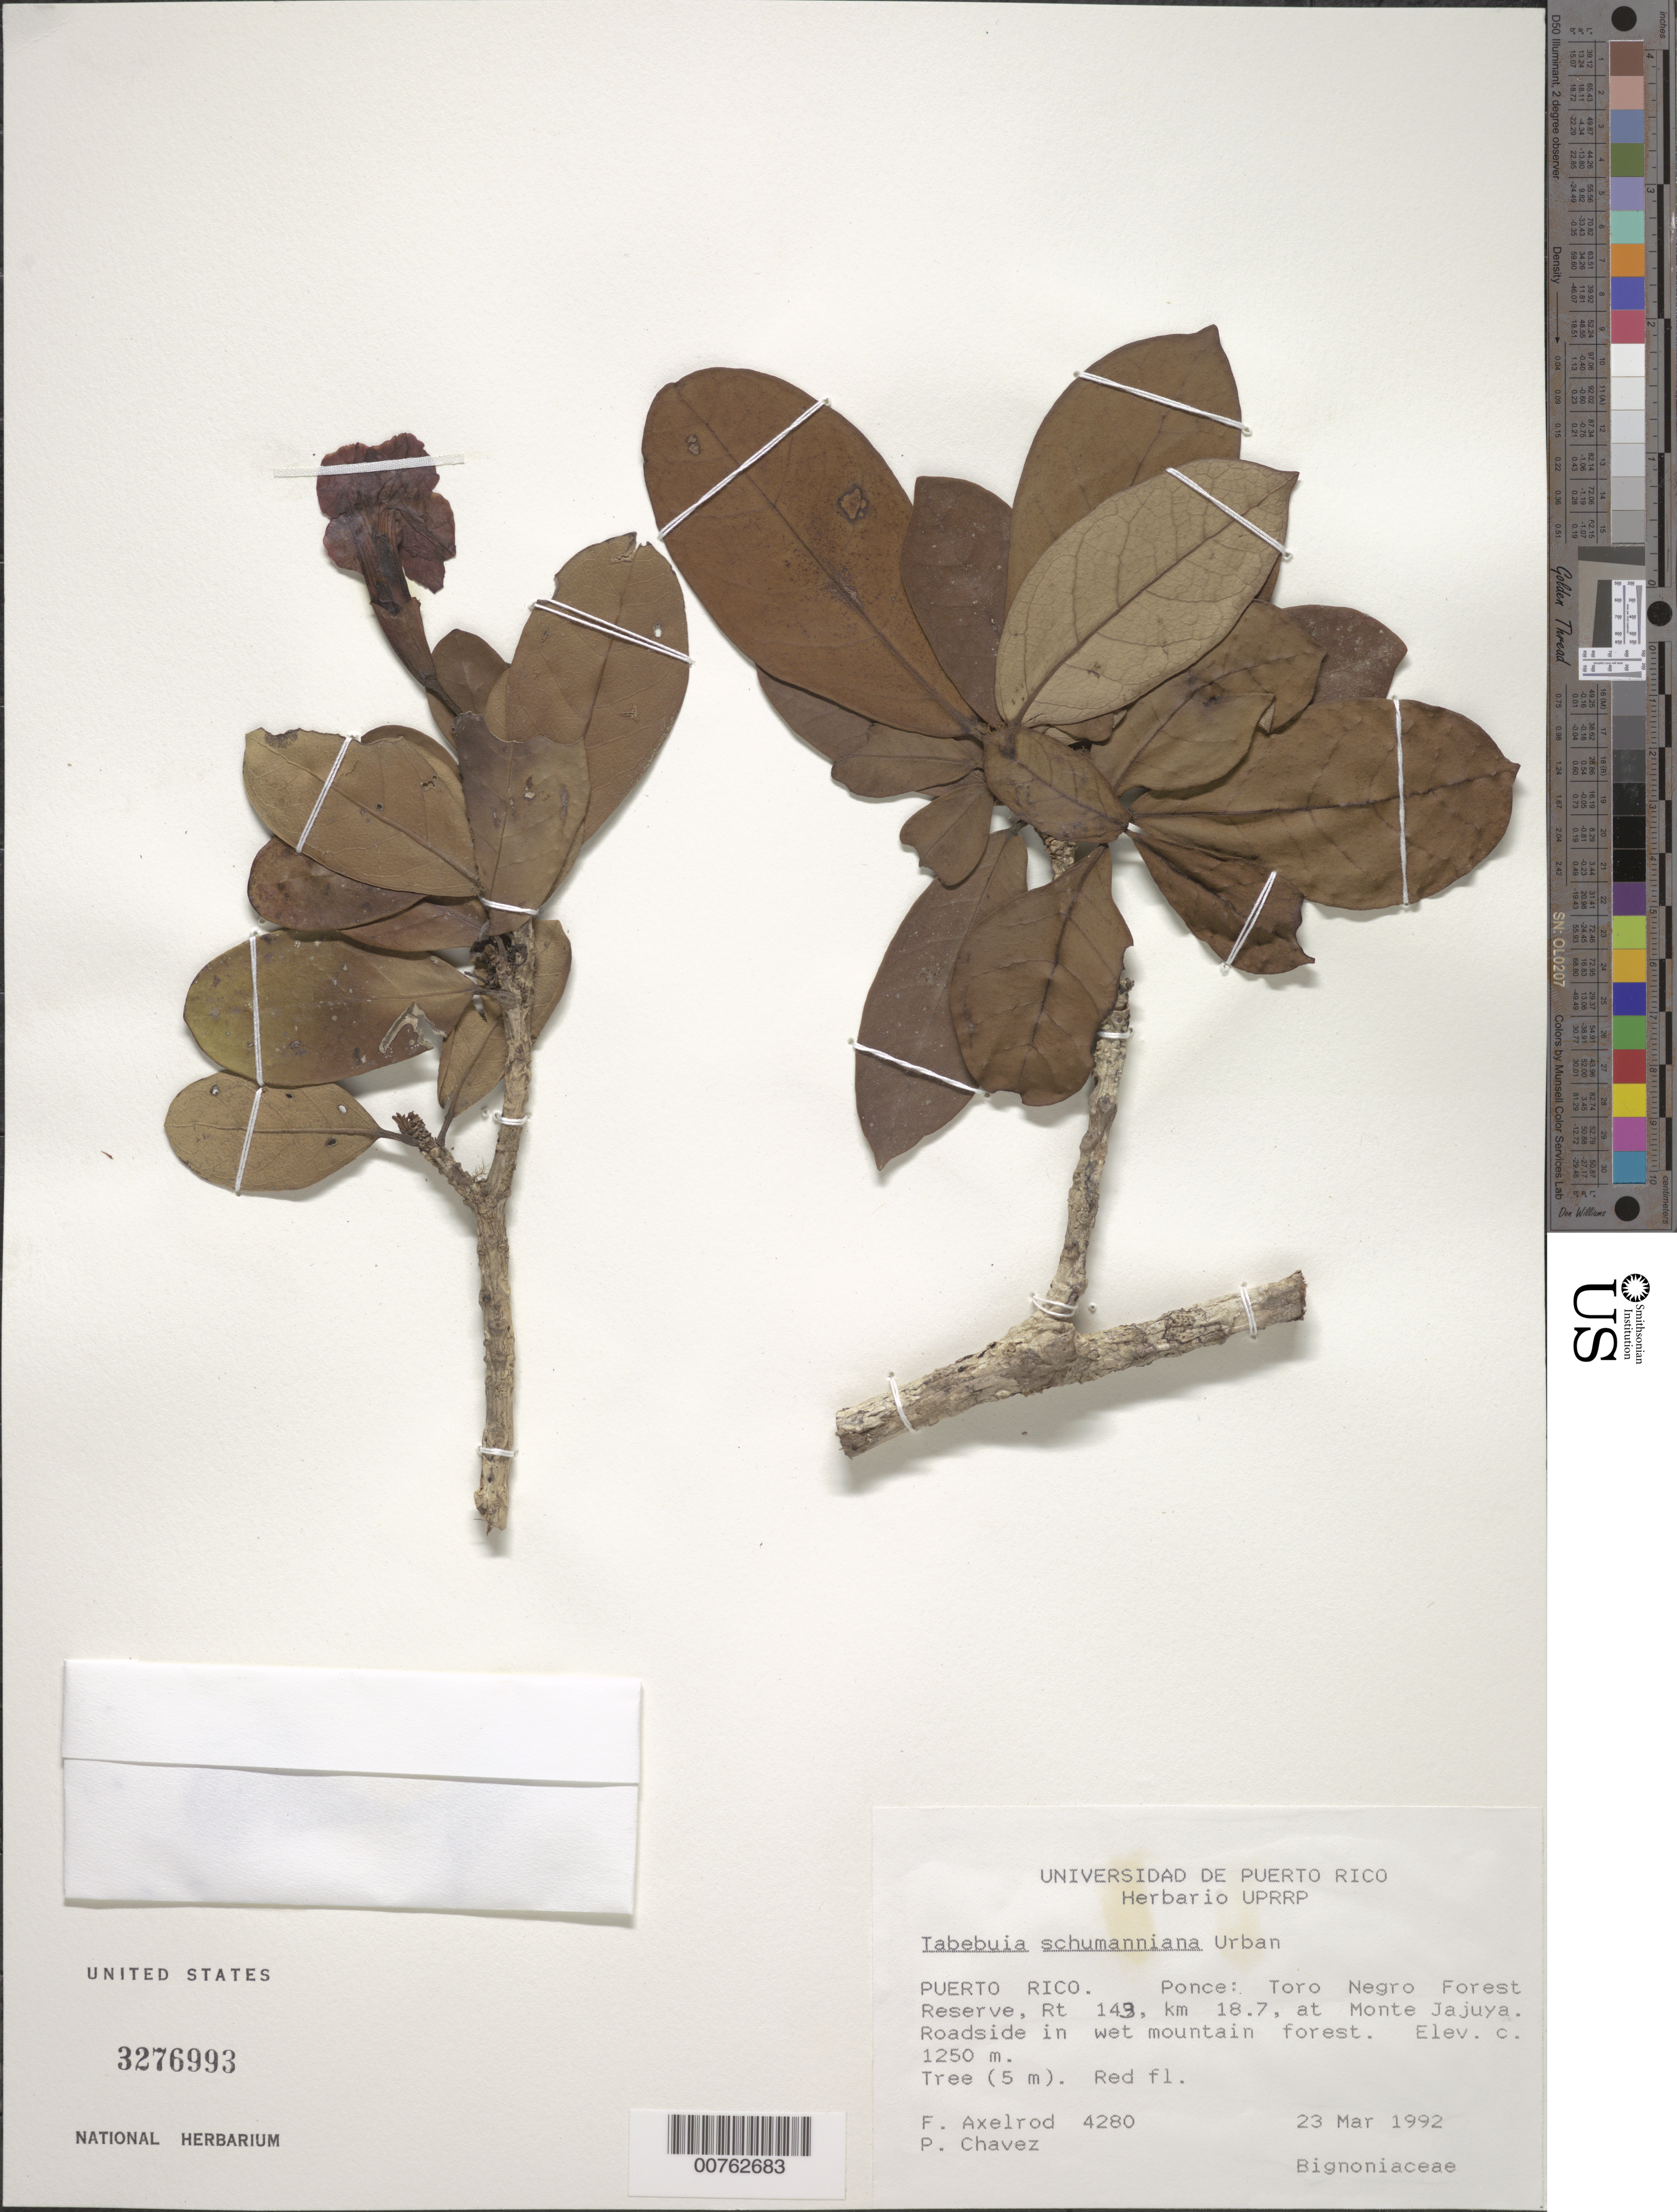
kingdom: Plantae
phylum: Tracheophyta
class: Magnoliopsida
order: Lamiales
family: Bignoniaceae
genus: Tabebuia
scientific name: Tabebuia schumanniana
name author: Urb.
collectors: F. S. Axelrod & P. Chavez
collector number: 4280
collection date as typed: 23 Mar 1992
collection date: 1992-03-23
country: Puerto Rico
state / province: Ponce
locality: Ponce: Toro Negro Forest Reserve, Rte 143, km 18.7 at Monte Jajuya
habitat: Roadside in wet mountain forest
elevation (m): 1250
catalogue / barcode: US 3276993